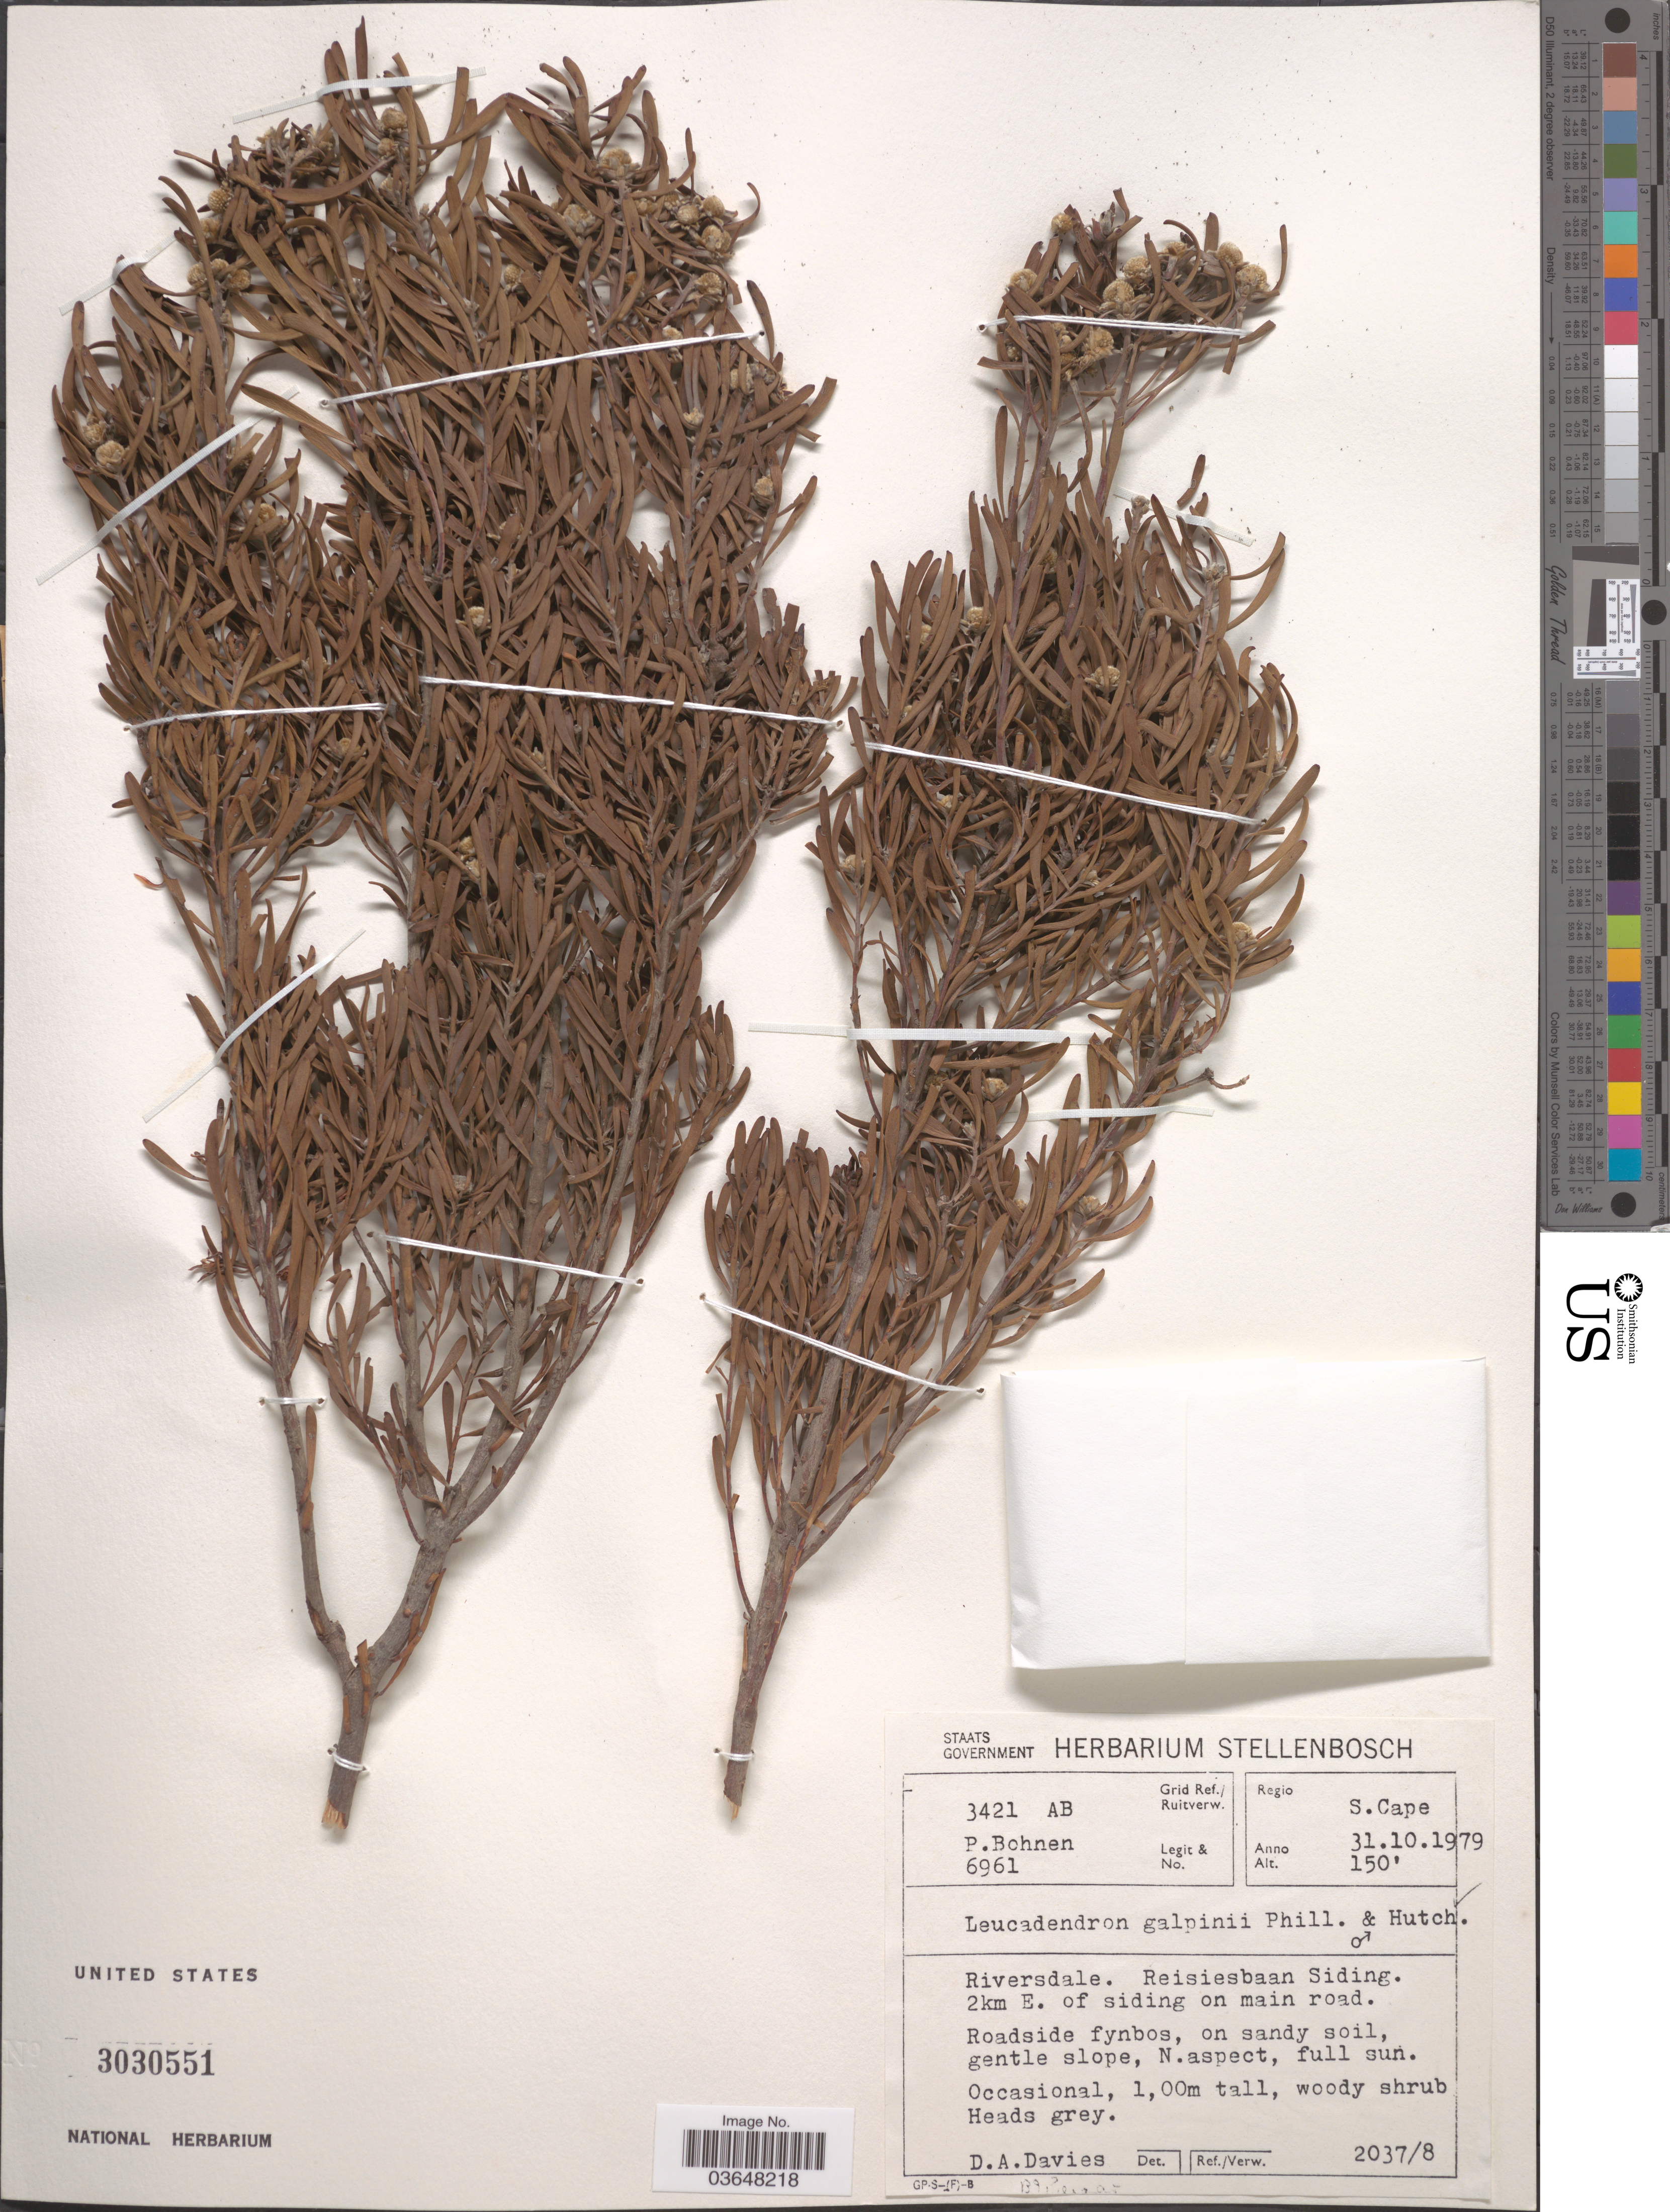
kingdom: Plantae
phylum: Tracheophyta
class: Magnoliopsida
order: Proteales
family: Proteaceae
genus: Leucadendron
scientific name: Leucadendron galpinii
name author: E. Phillips & Hutch.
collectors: P. Bohnen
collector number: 6961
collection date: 1979-10-31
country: South Africa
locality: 3421AB Grid Ref./Ruitverw. Regio S. Cape. Riversdale. Reisiesbaan Siding. 2 km E. of siding on main road.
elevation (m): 46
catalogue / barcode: US 3030551